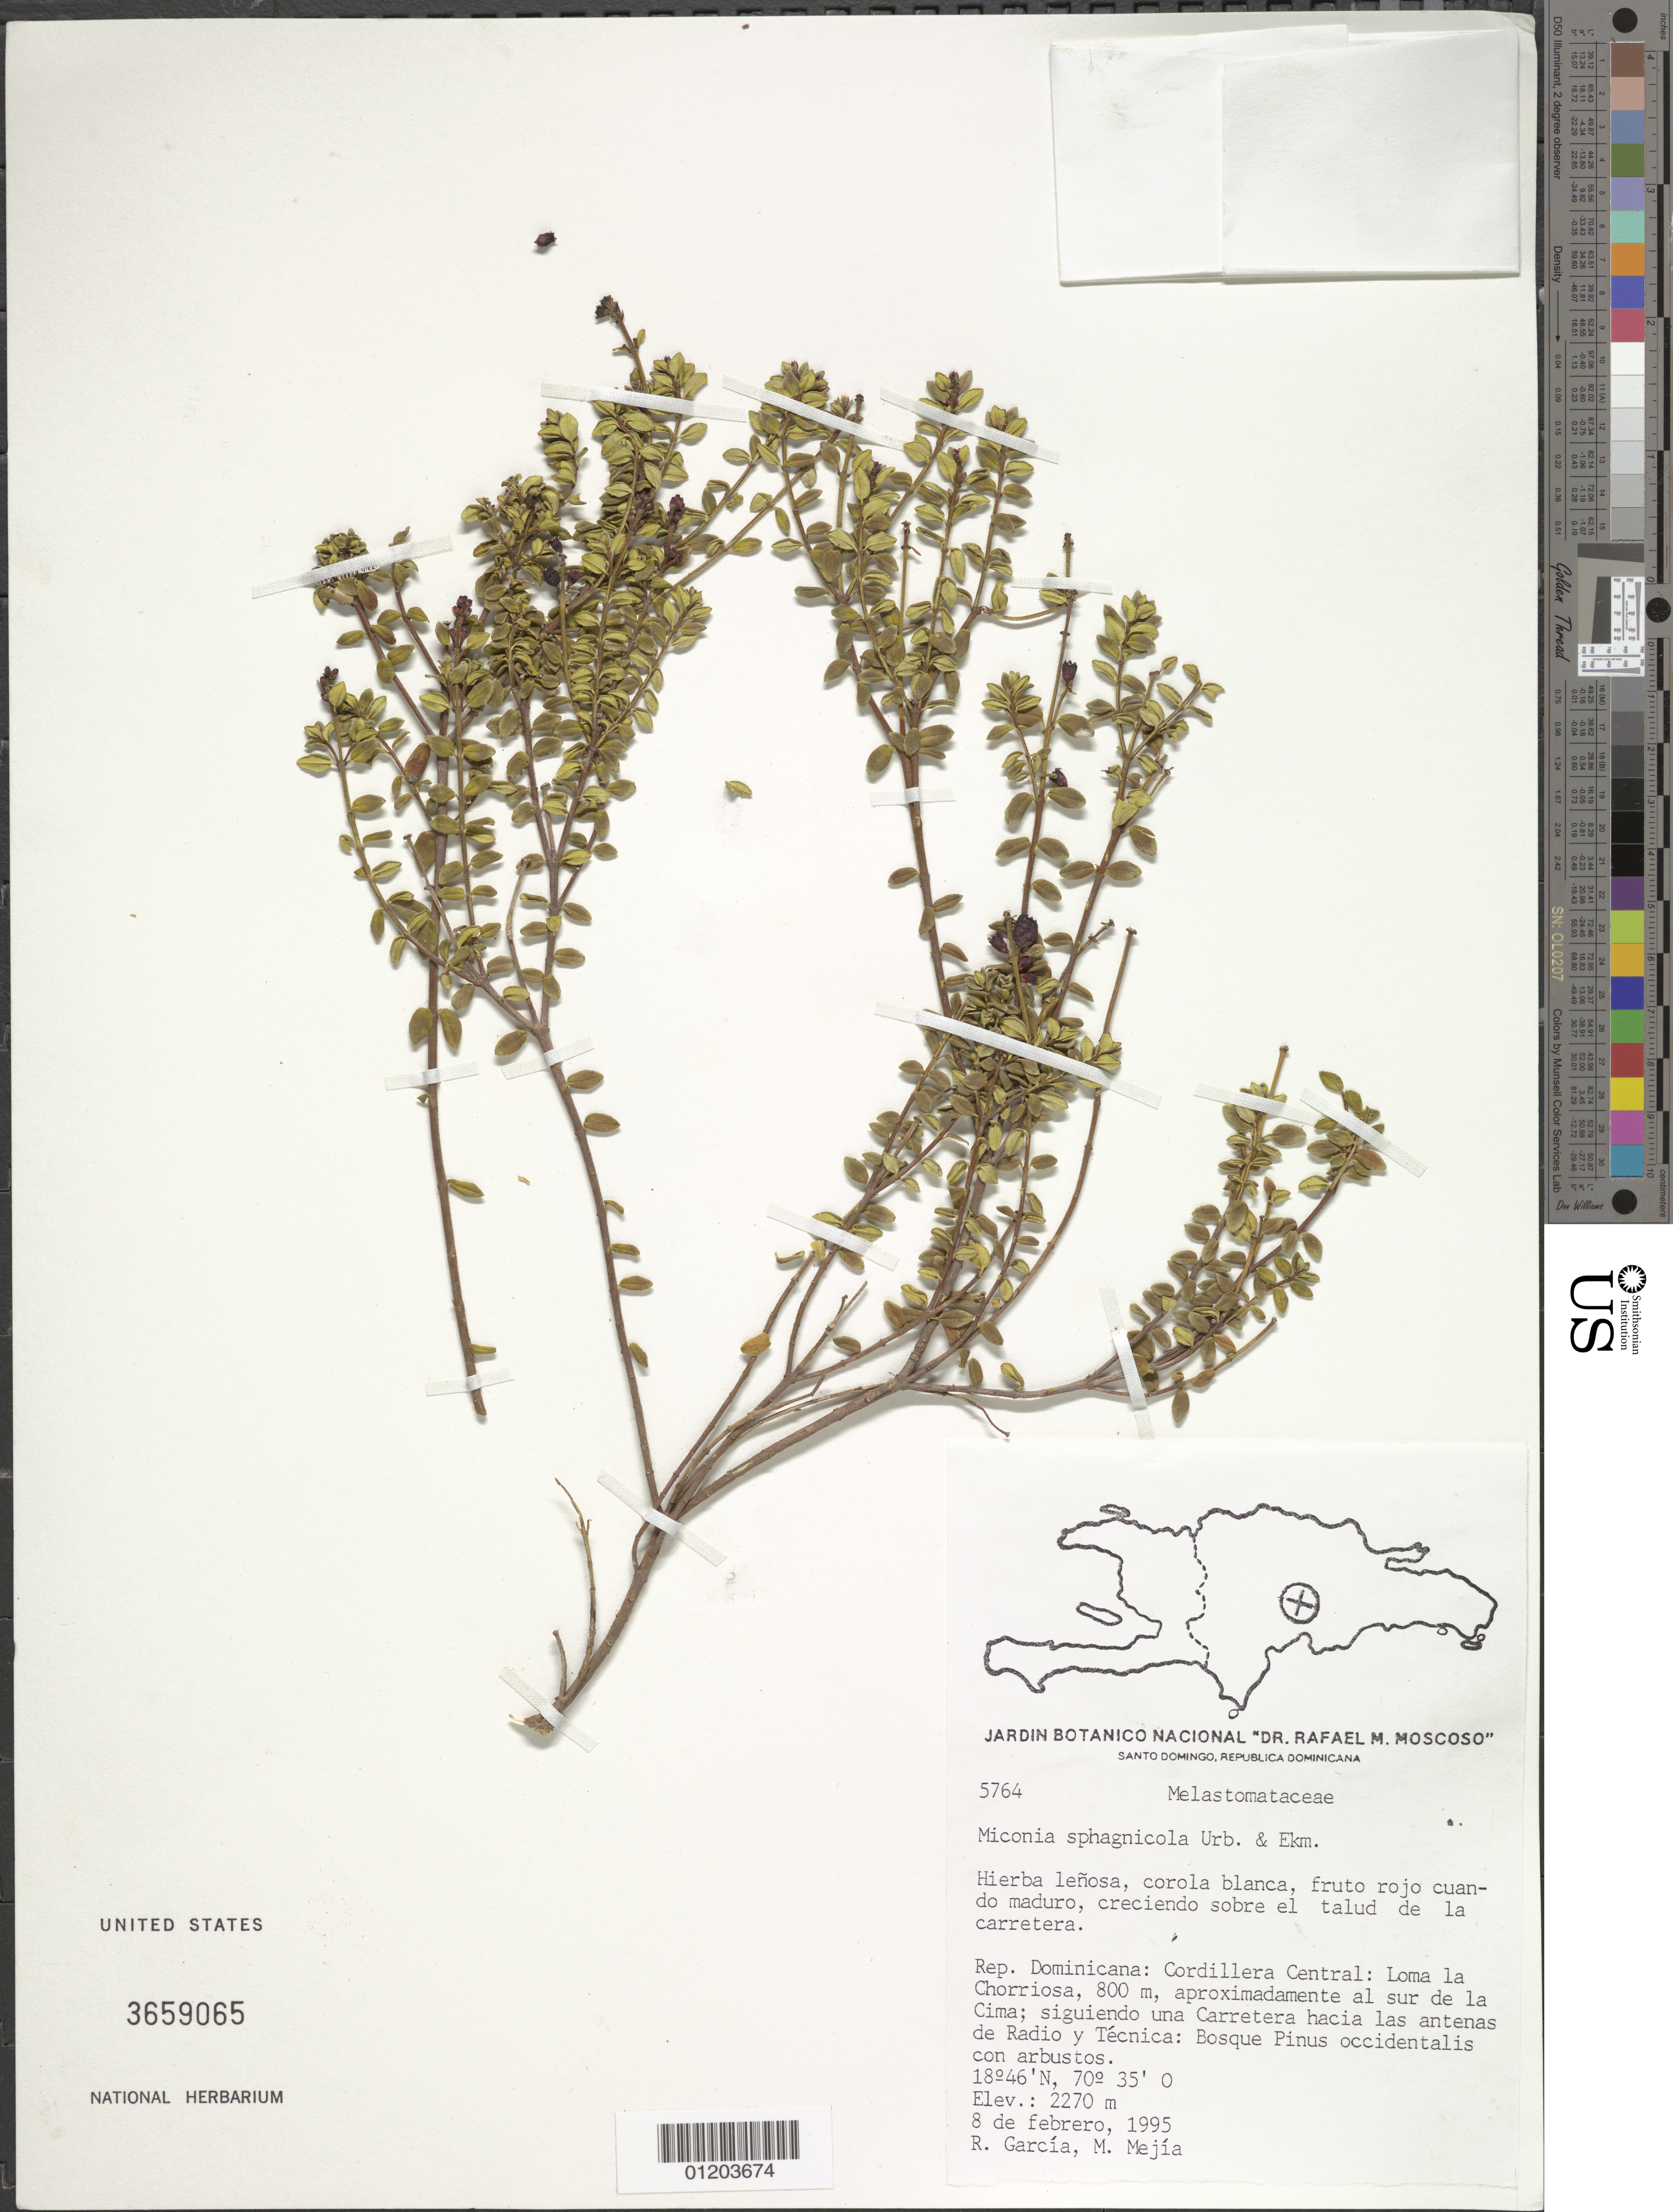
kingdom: Plantae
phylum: Tracheophyta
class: Magnoliopsida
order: Myrtales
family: Melastomataceae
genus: Miconia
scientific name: Miconia sphagnicola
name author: Urb. & Ekman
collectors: R. García & M. Mejia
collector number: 5764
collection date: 1995-02-08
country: Dominican Republic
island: Hispaniola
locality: Cordillera Central; Loma la Chorriosa, 800 m aproximadamente al sur de la Cima; siguiendo un a Carretera hacia las antenas de Radio y Técnica.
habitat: Bosque Pinus occidentalis con arbustos.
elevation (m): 2270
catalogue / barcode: US 3659065